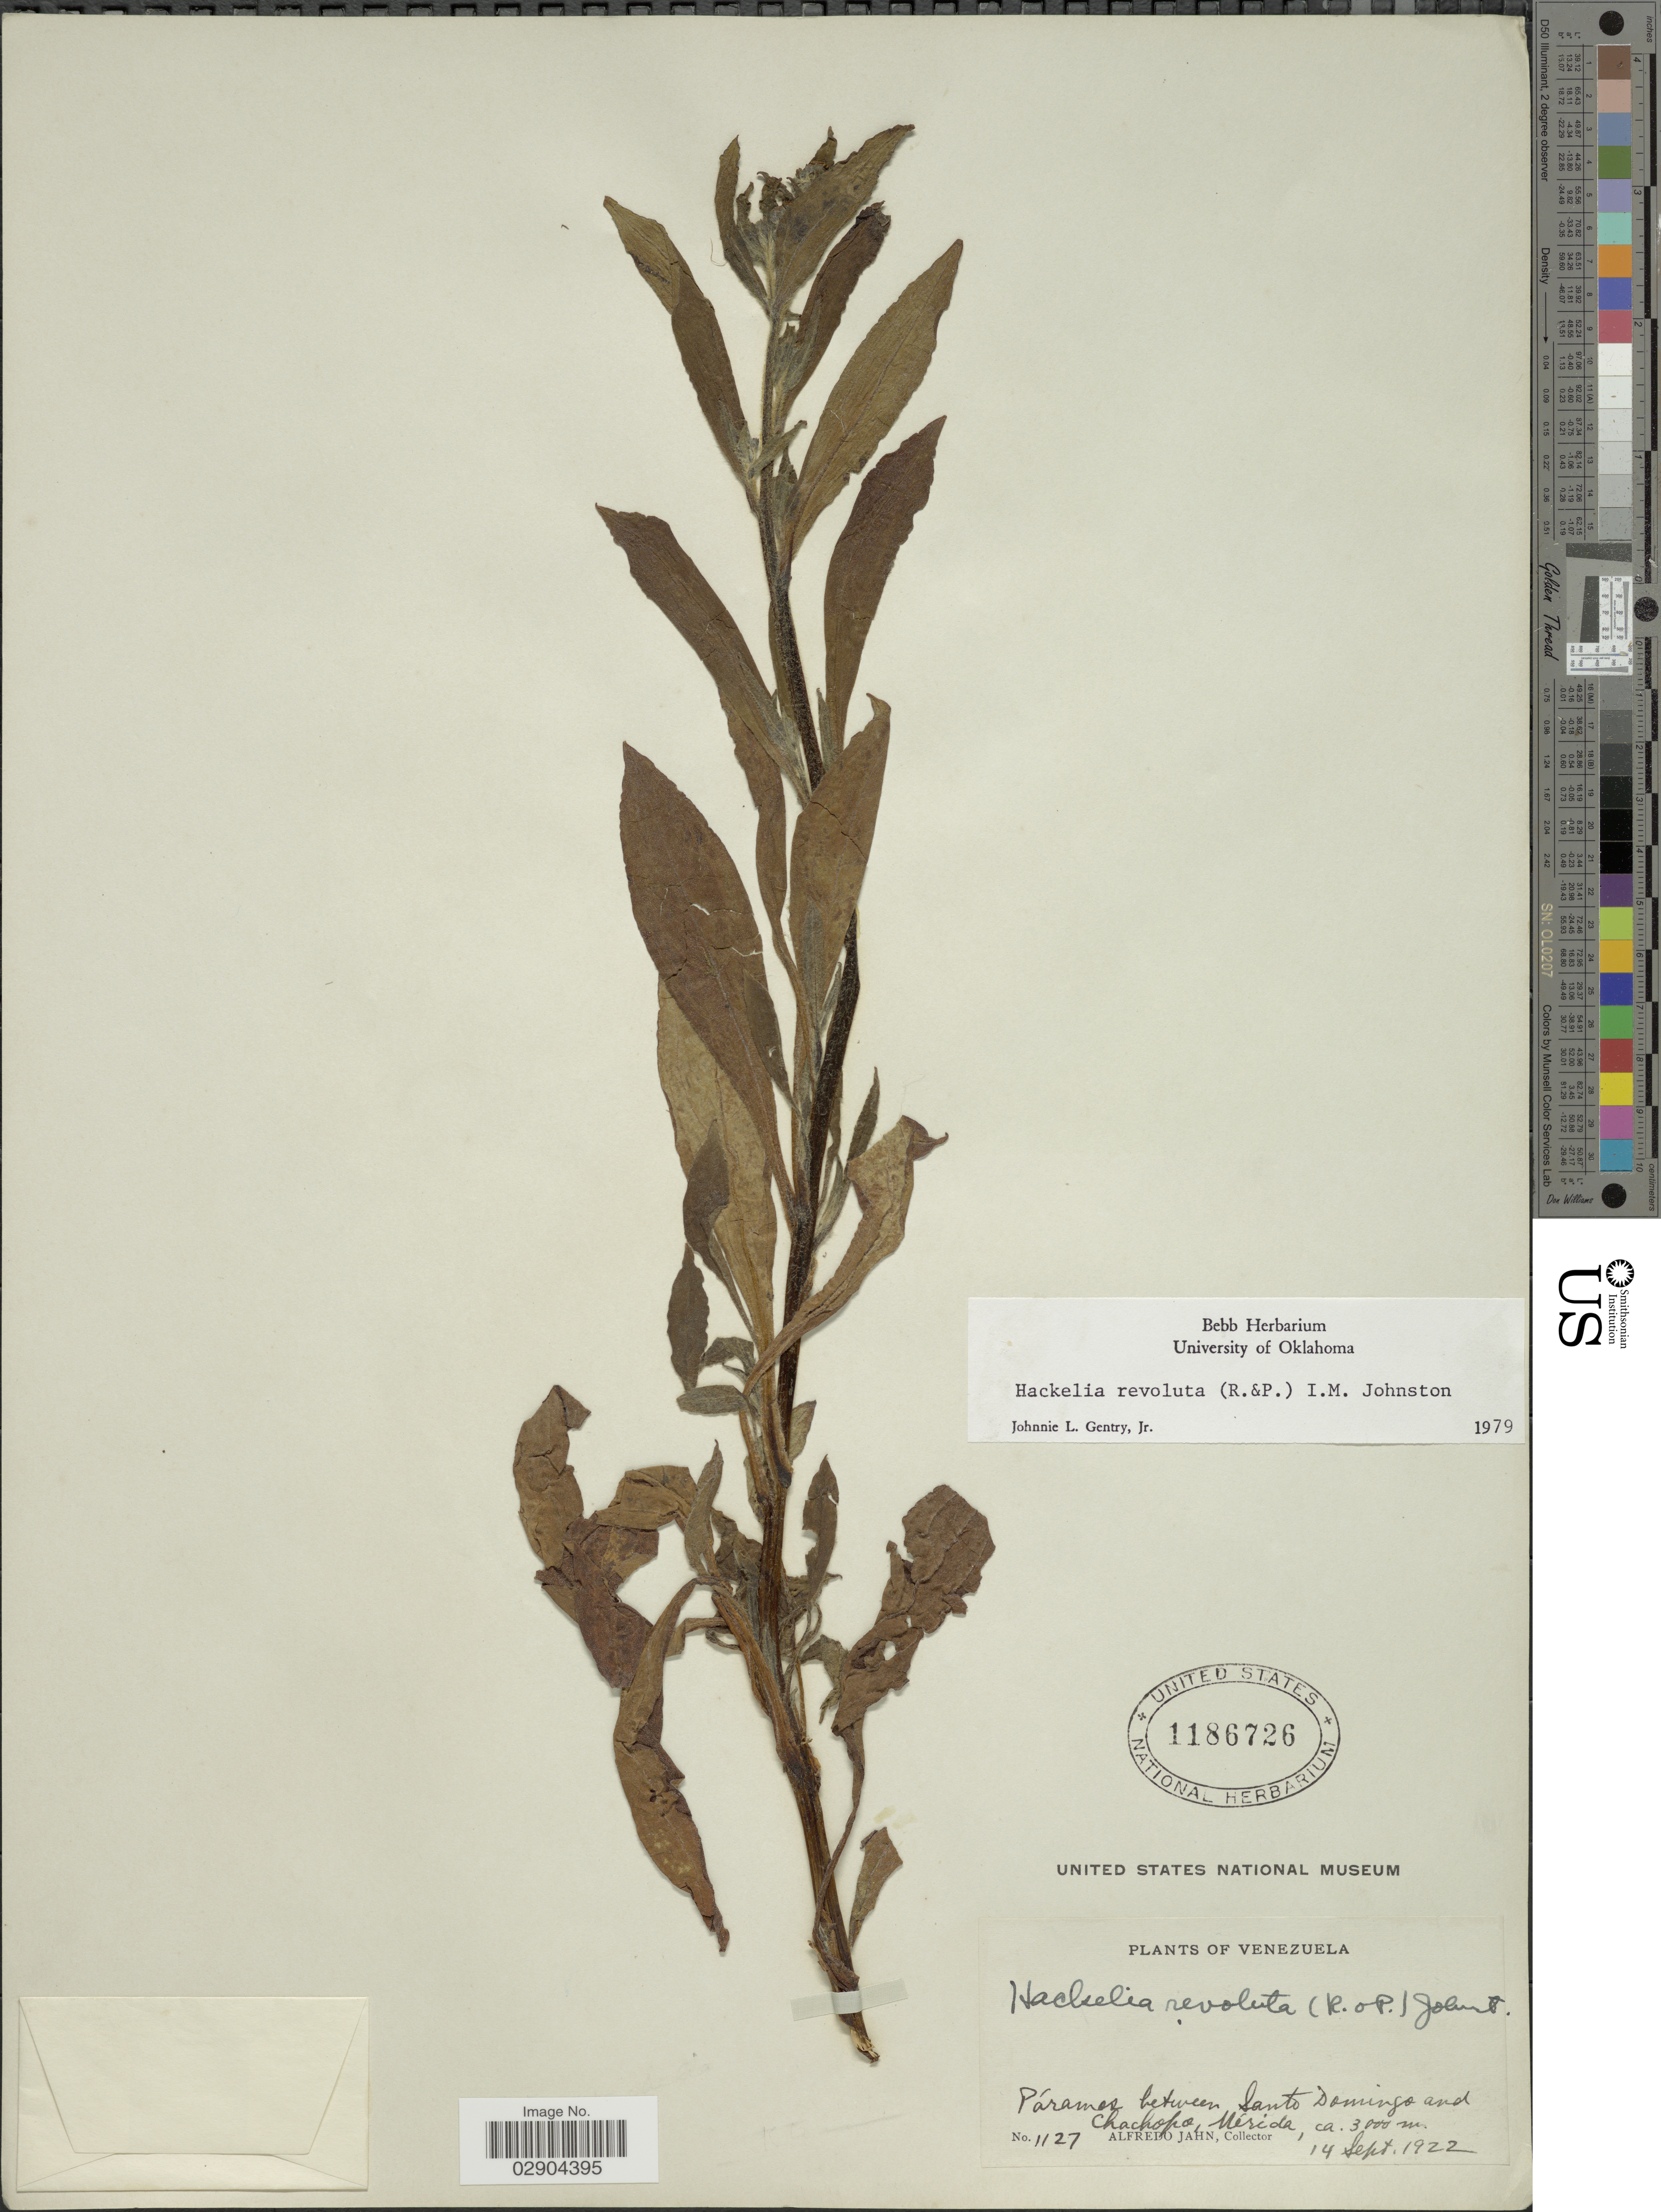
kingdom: Plantae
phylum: Tracheophyta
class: Magnoliopsida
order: Boraginales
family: Boraginaceae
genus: Hackelia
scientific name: Hackelia revoluta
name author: (Ruiz & Pav.) I.M. Johnst.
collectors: A. Jahn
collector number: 1127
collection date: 1922-09-14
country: Venezuela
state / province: Mérida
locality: Páramos between Santo Domingo and Chachopa, Mérida.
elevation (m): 3000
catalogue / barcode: US 1186726